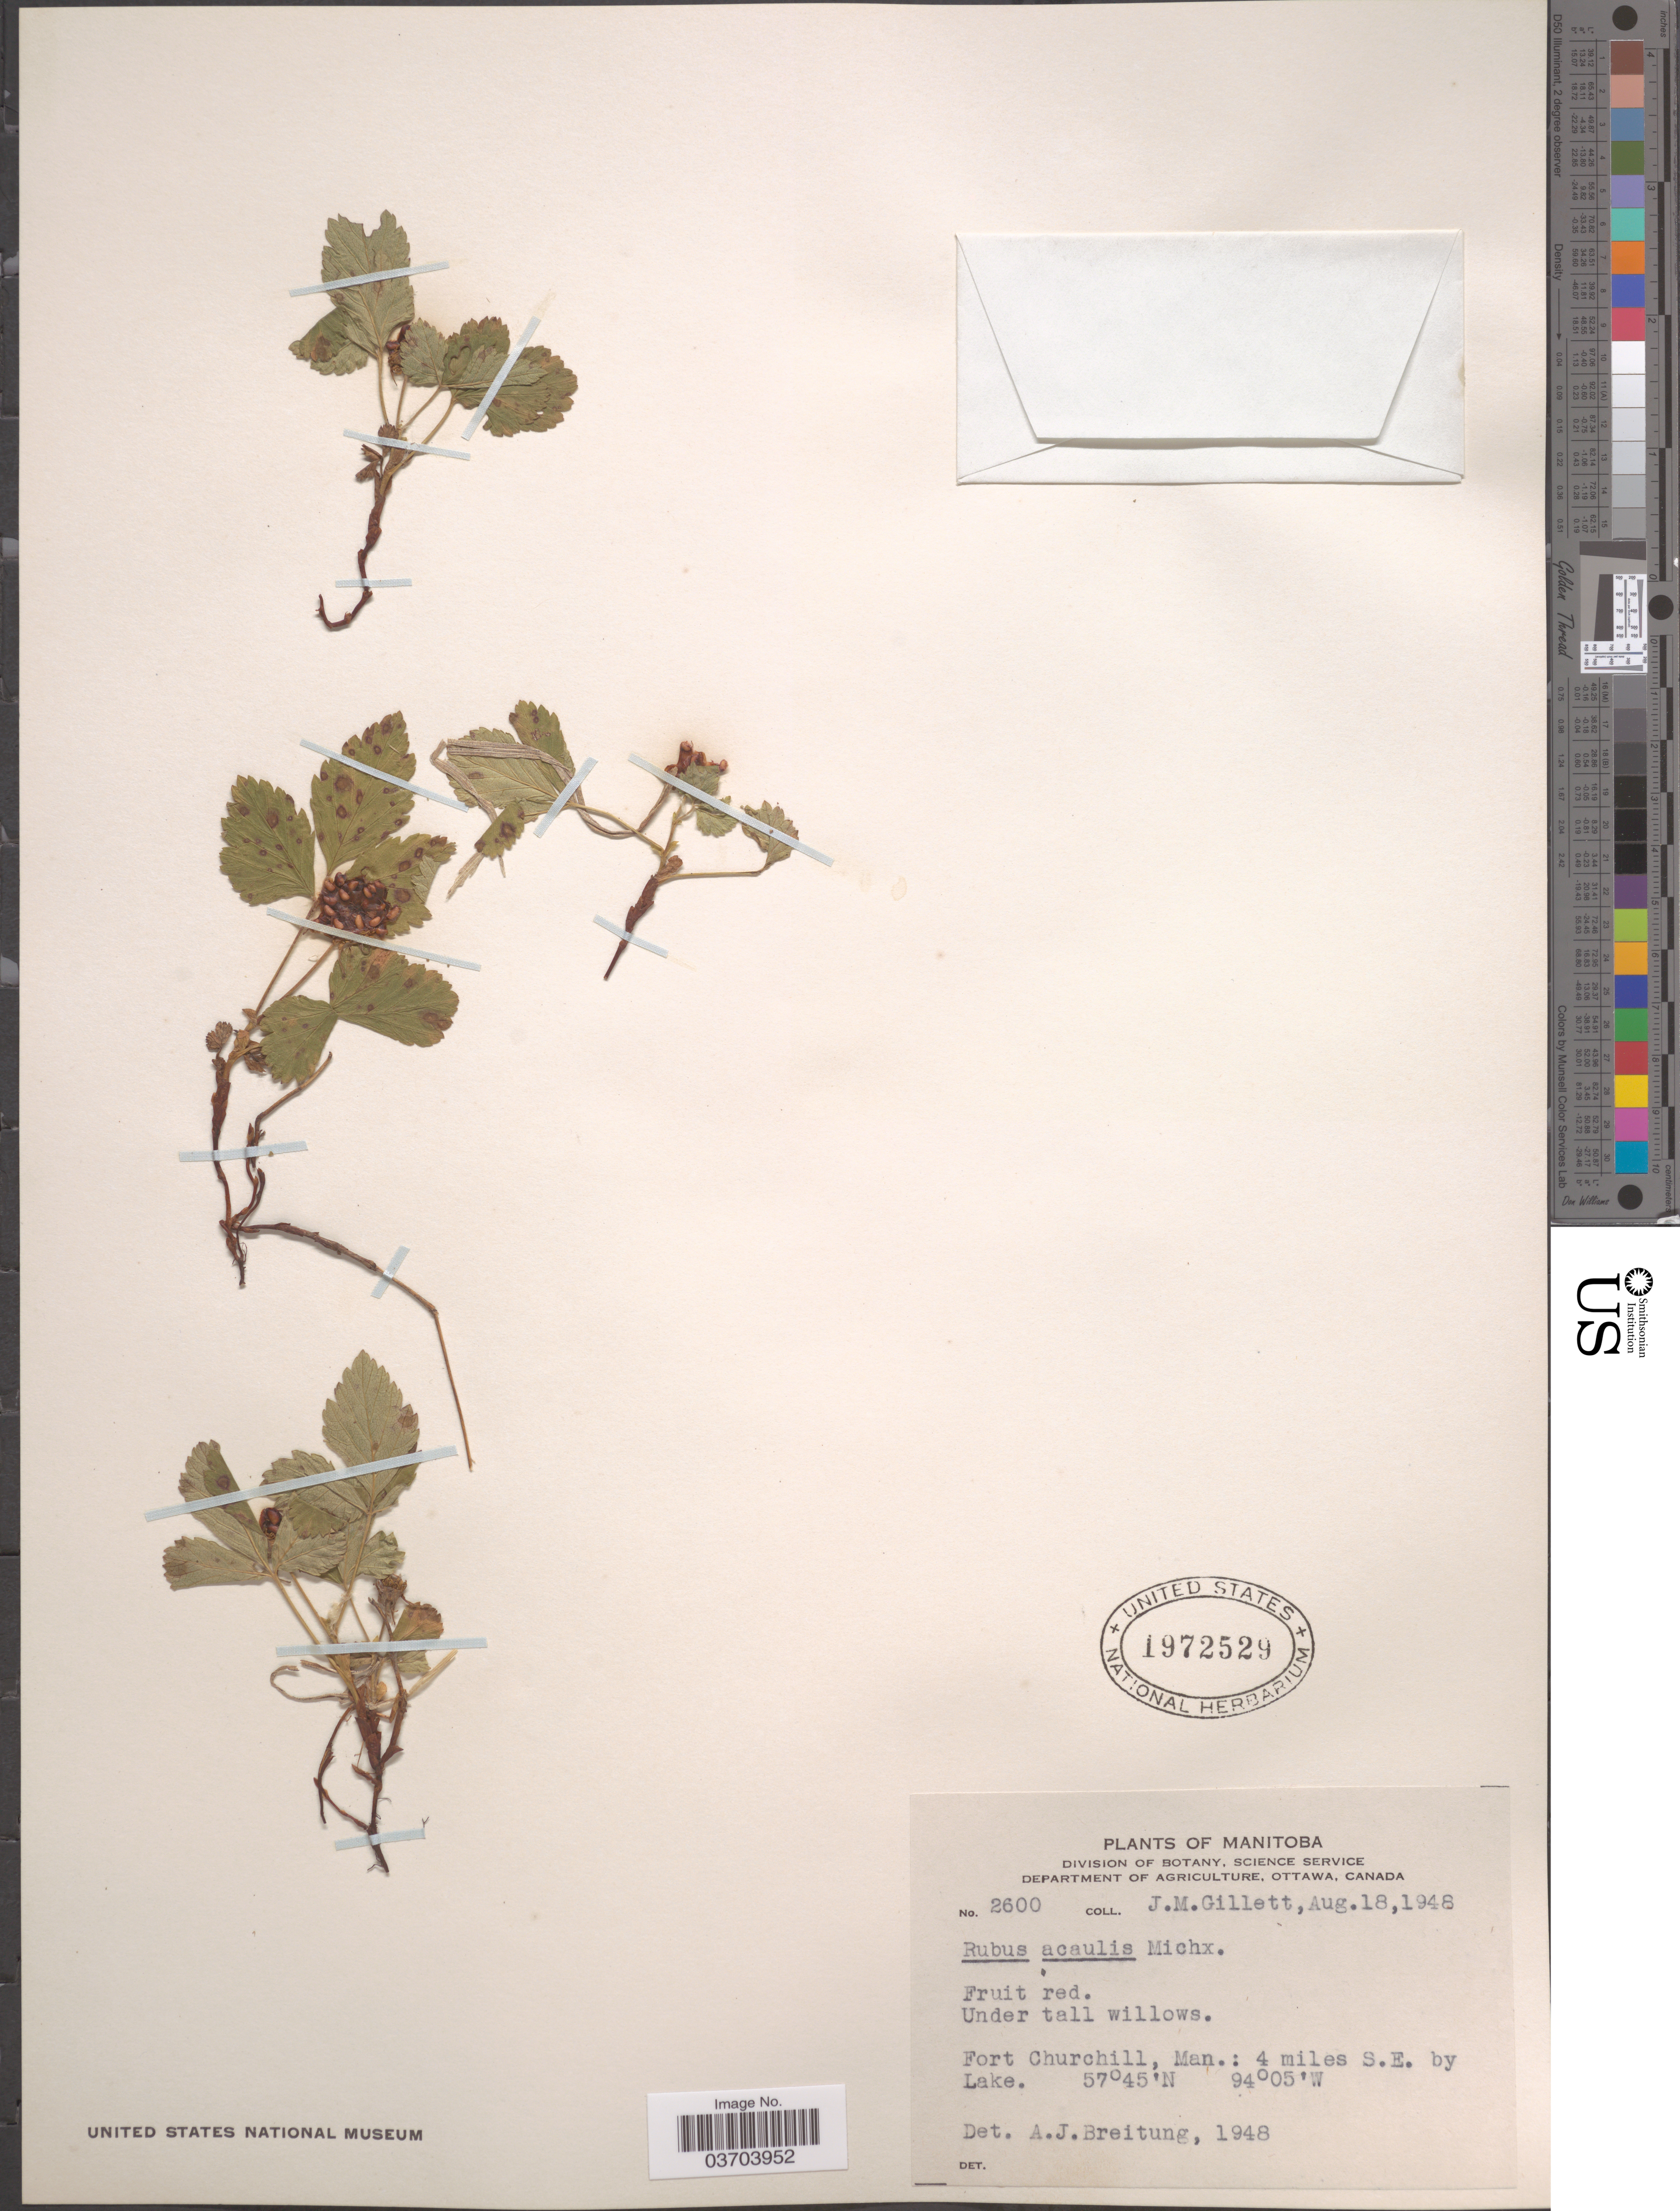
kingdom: Plantae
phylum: Tracheophyta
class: Magnoliopsida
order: Rosales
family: Rosaceae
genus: Rubus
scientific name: Rubus acaulis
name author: Michx.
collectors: J. M. Gillett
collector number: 2600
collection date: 1948-08-18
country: Canada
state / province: Manitoba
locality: Fort Churchill: 4 miles S.E. by Lake.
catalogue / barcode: US 1972529